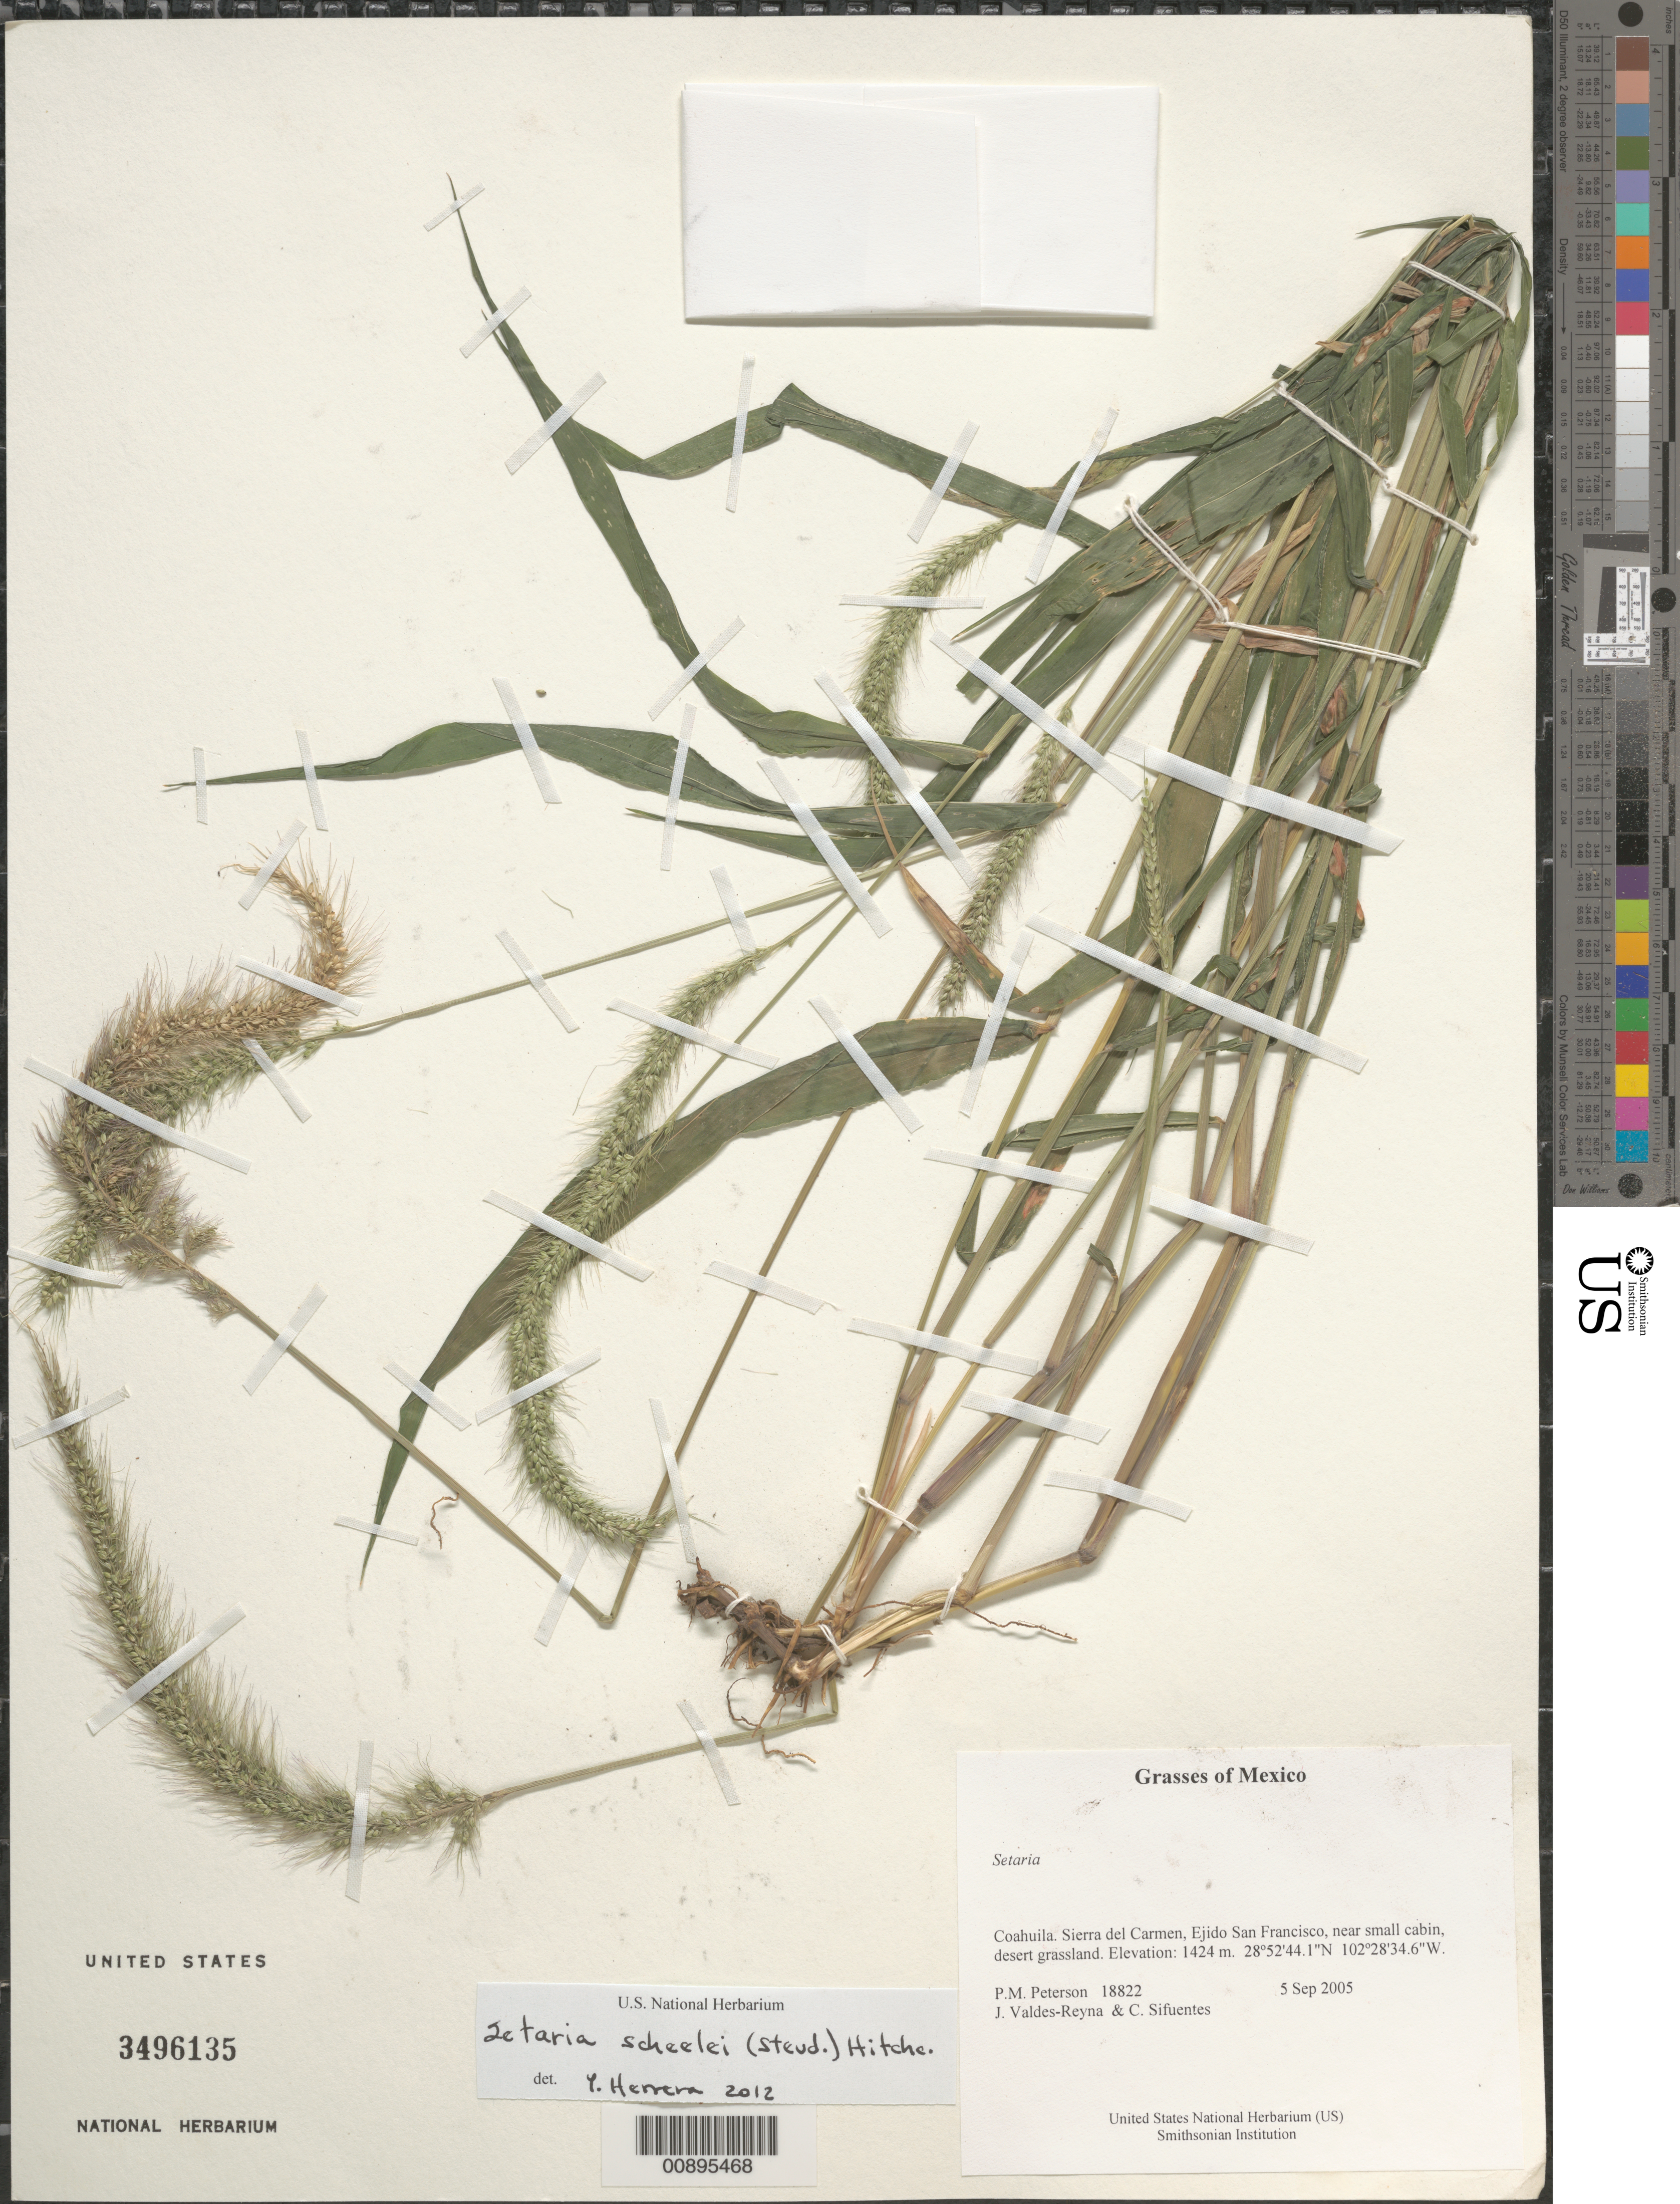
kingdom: Plantae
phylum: Tracheophyta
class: Liliopsida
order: Poales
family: Poaceae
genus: Setaria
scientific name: Setaria scheelei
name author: (Steud.) Hitchc.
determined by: Herrera Arrieta, Y., (CIIDIR), Instituto Politecnico Nacional (MEXICO)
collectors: P. M. Peterson, J. Valdés-Reyna & C. Sifuentes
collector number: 18822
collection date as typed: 05 Sep 2005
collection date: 2005-09-05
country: Mexico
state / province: Coahuila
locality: Sierra del Carmen, Ejido San Francisco, near small cabin, desert grassland.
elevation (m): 1424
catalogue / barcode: US 3496135